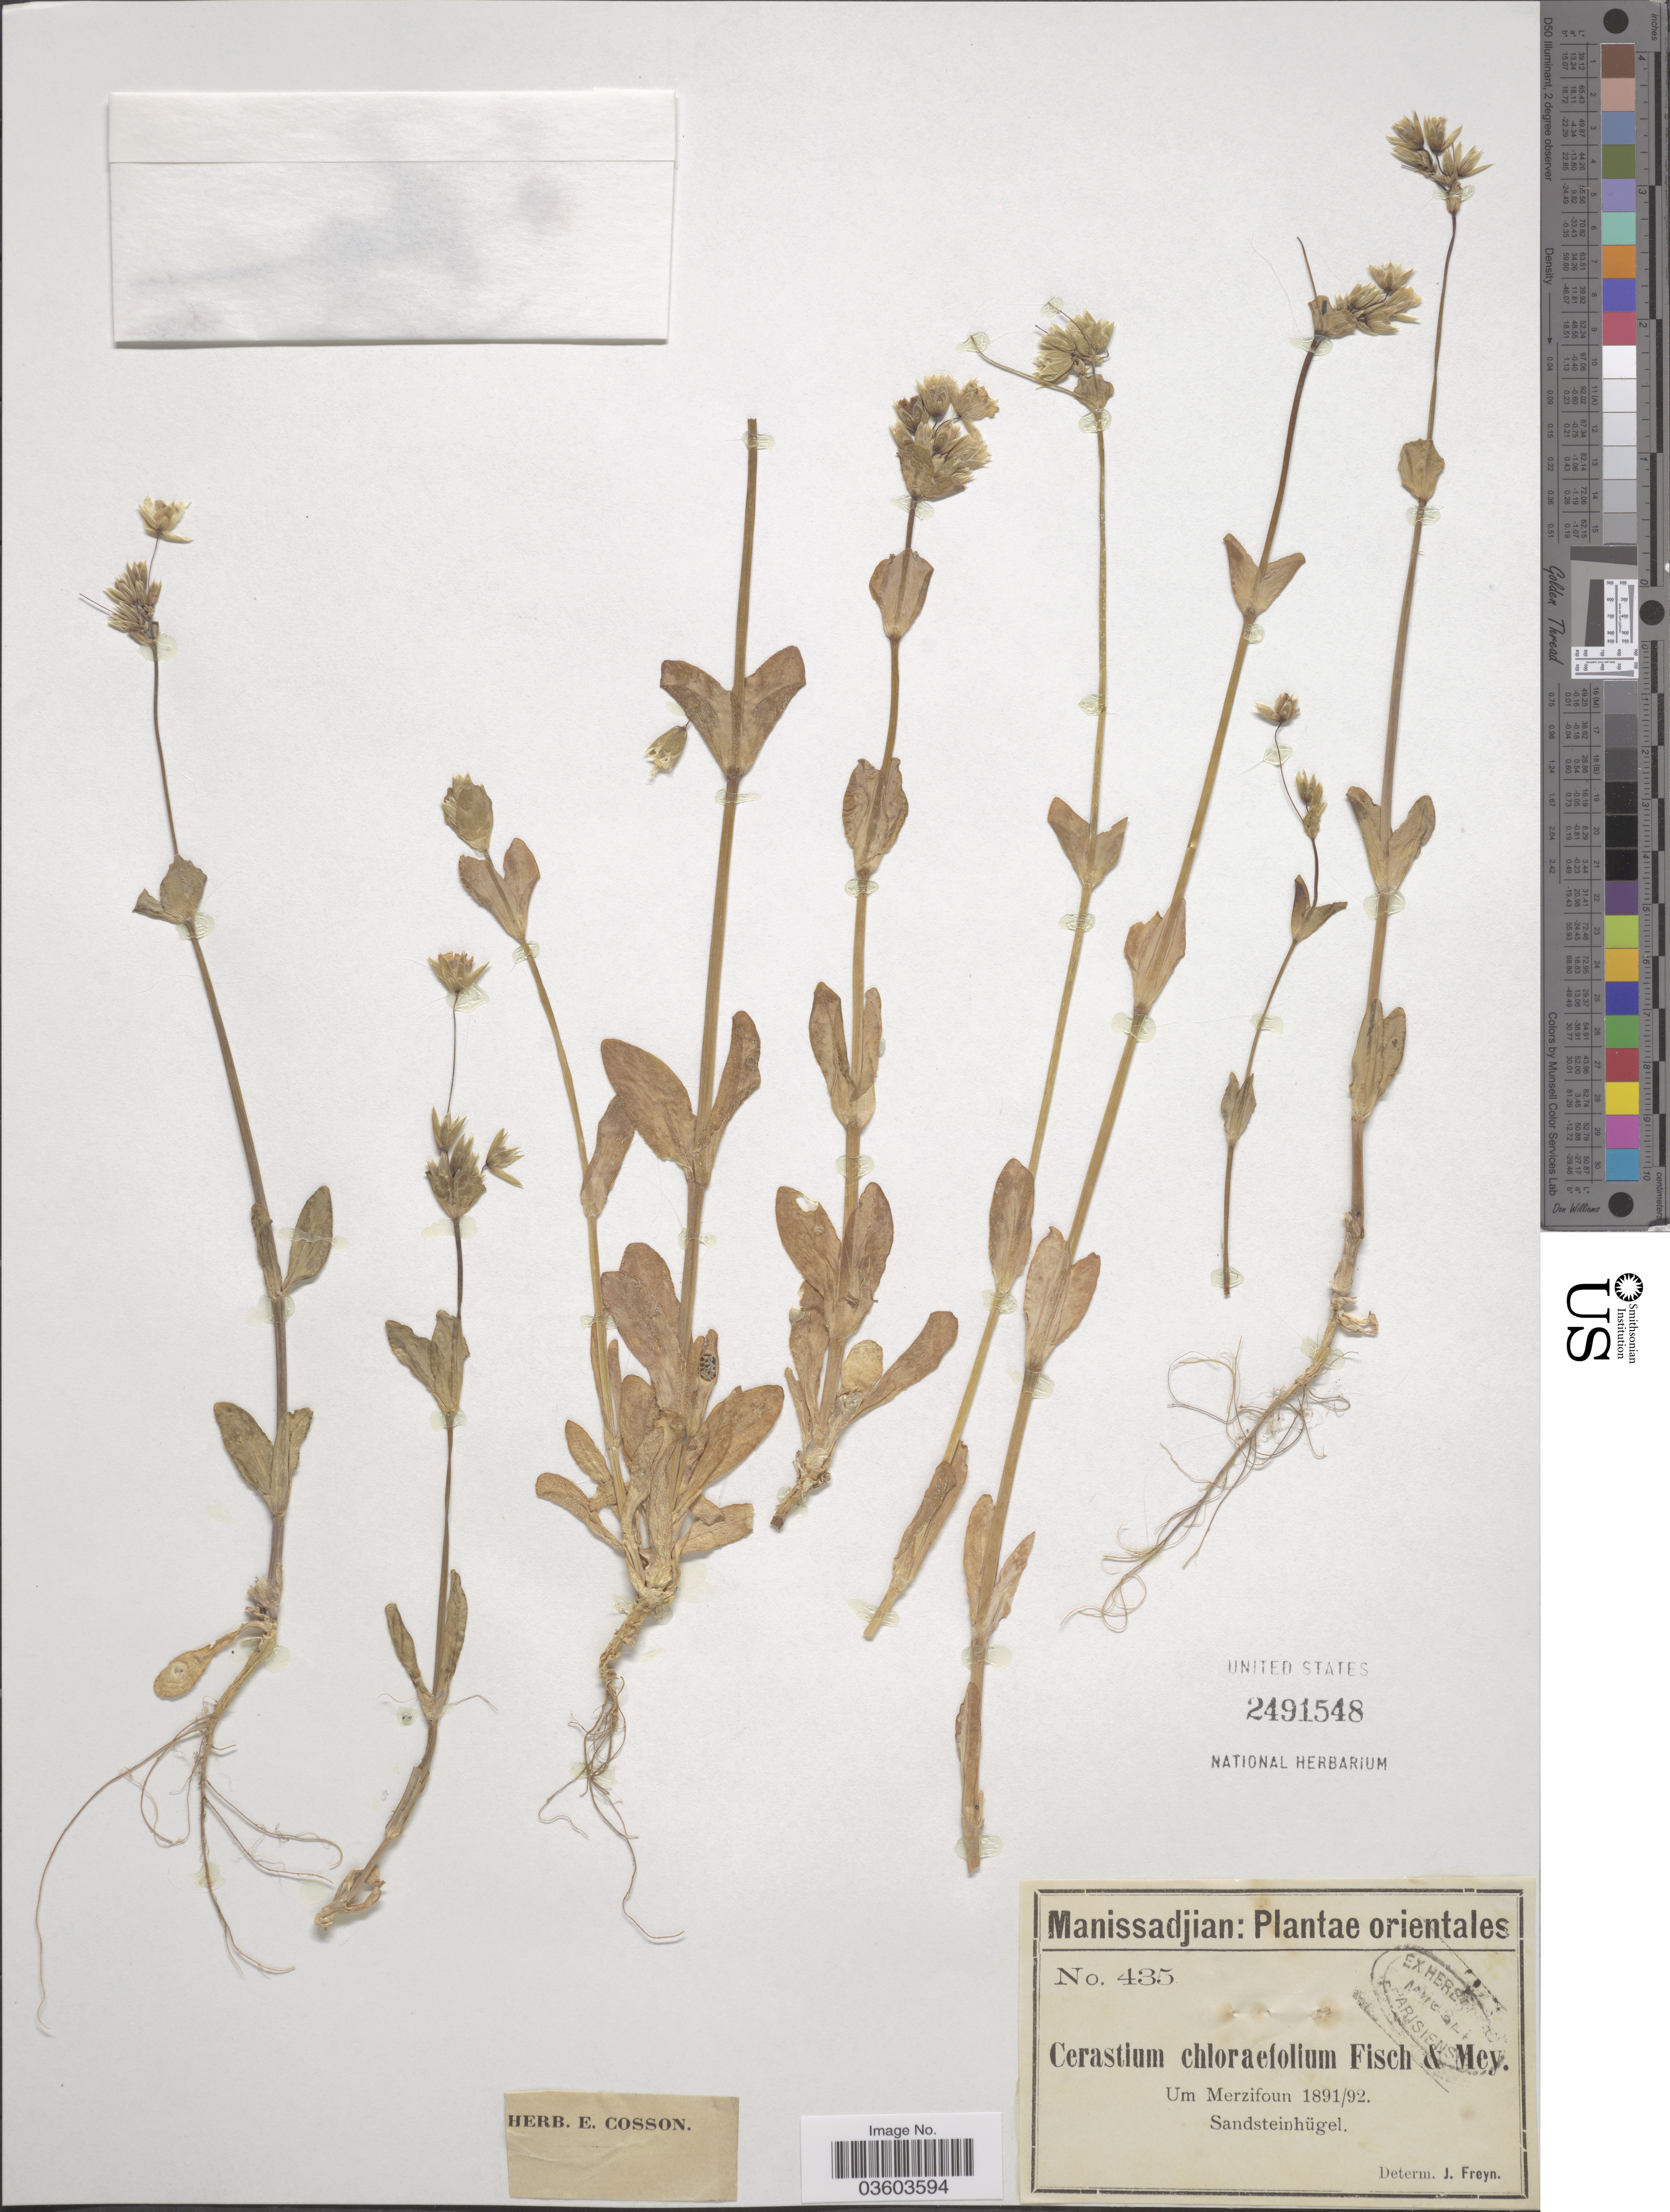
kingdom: Plantae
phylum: Tracheophyta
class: Magnoliopsida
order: Caryophyllales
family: Caryophyllaceae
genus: Cerastium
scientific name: Cerastium chlorifolium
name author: Fisch. & C.A. Mey.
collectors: -. Manissadjian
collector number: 435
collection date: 1891/1892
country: Turkey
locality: Orientales. Um Merzifoun. Sandsteinhügel.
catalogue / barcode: US 2491548